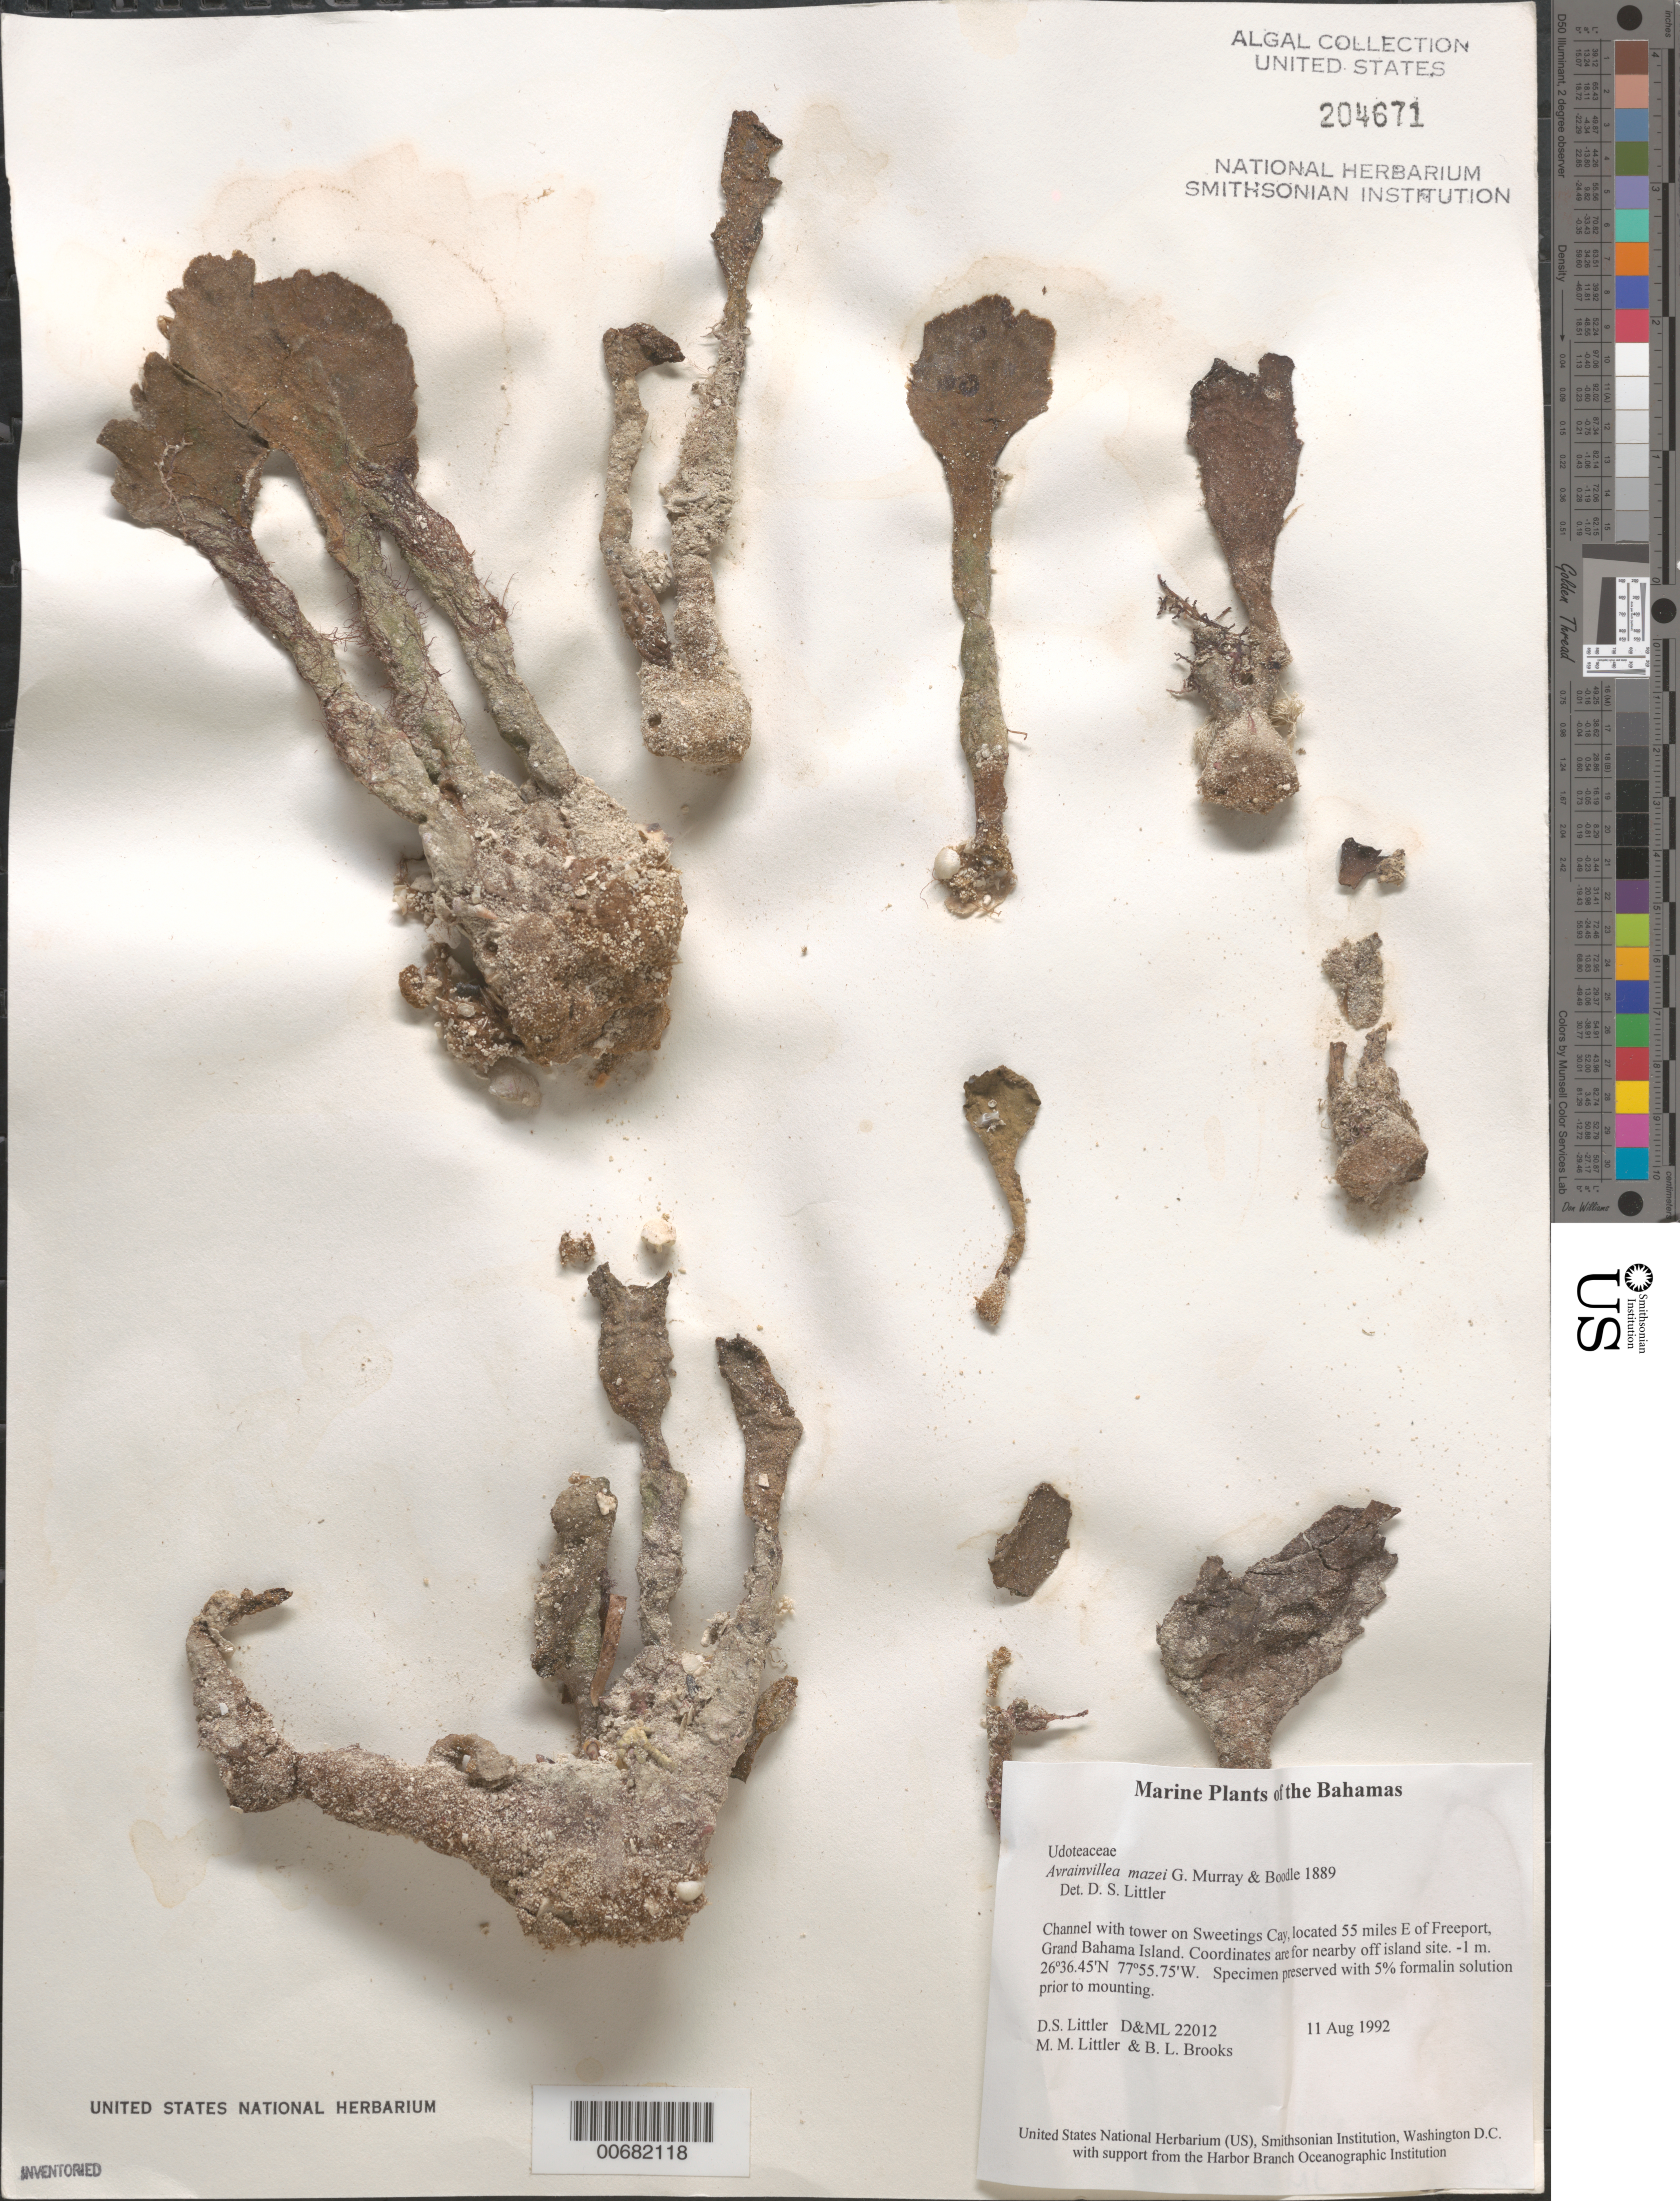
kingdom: Plantae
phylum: Chlorophyta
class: Ulvophyceae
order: Bryopsidales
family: Dichotomosiphonaceae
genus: Avrainvillea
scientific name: Avrainvillea mazei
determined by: Littler, D. S.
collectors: D. S. Littler, M. M. Littler & B. Brooks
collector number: D&ML 22012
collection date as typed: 11 Aug 1992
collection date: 1992-08-11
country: Bahamas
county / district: Grand Bahama District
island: Sweetings Cay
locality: Off Sweetings Cay, 55 miles east of Freeport, Grand Bahama Island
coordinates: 26 36.45' N, 77 55.75' W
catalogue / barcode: US 204671